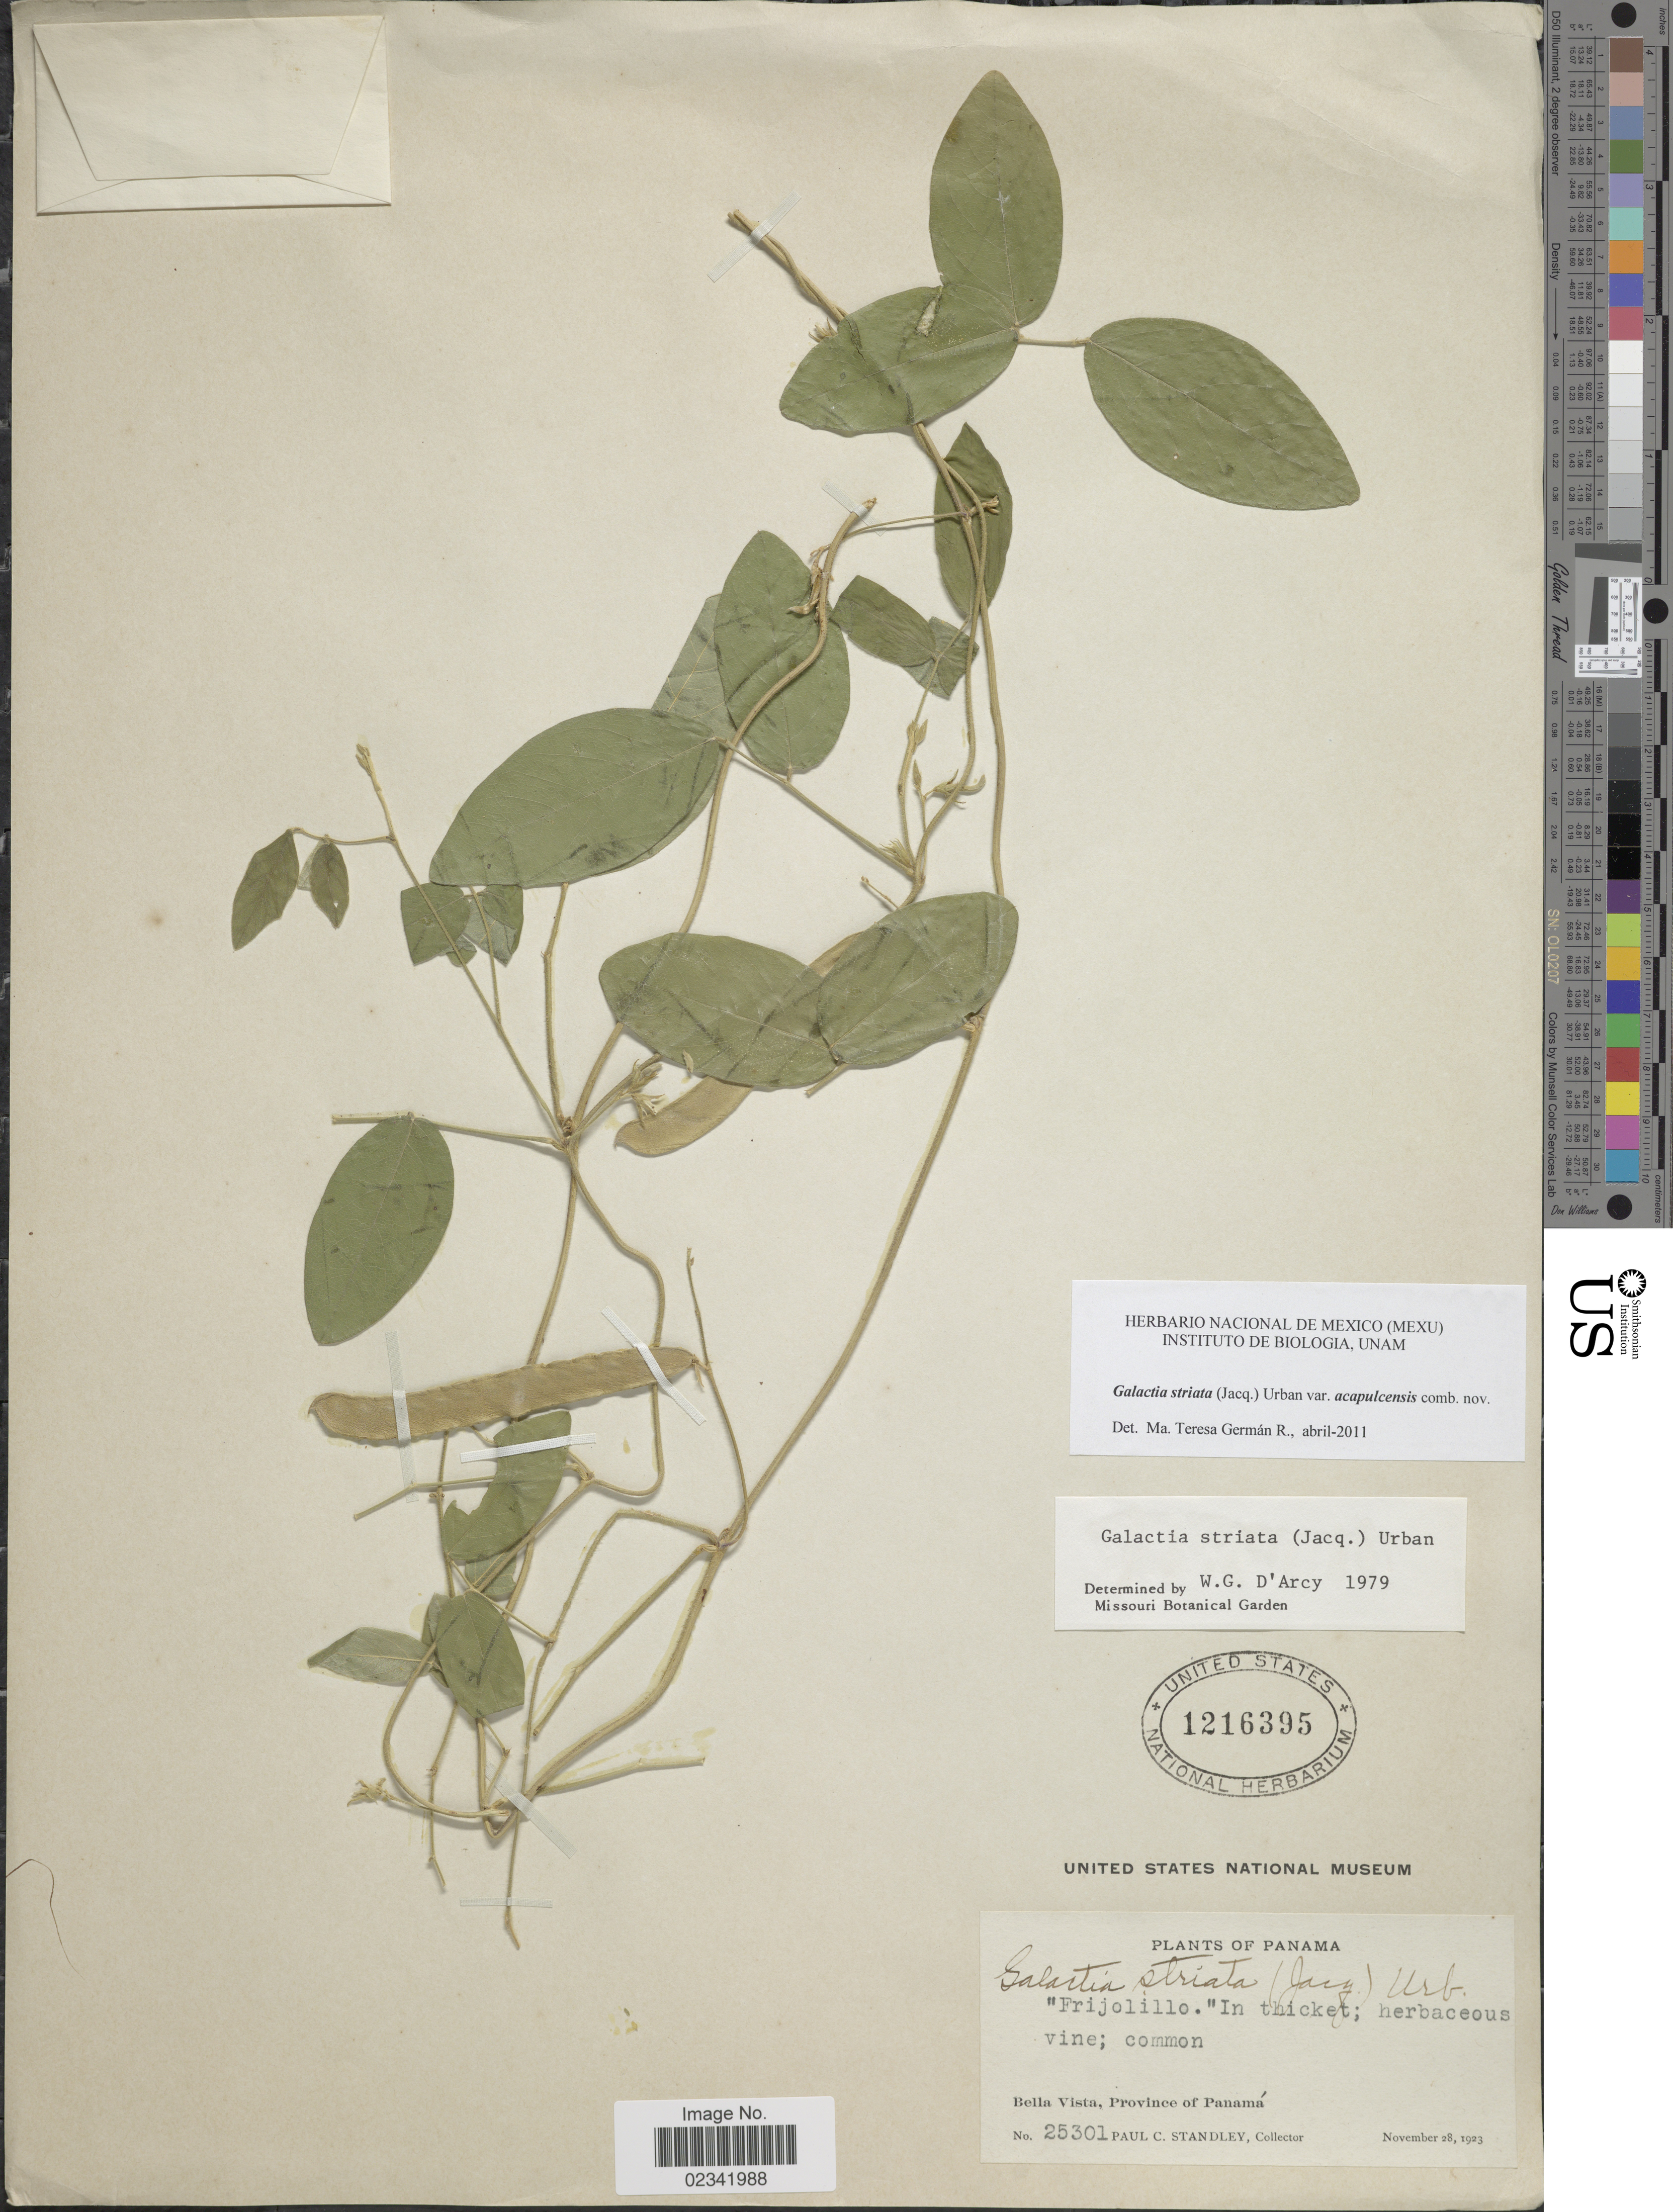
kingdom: Plantae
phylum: Tracheophyta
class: Magnoliopsida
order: Fabales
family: Fabaceae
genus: Galactia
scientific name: Galactia acapulcensis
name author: Rose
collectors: P. C. Standley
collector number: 25301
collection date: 1923-11-28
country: Panama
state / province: Panamá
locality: Bella Vista, Province of Panama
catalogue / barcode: US 1216395